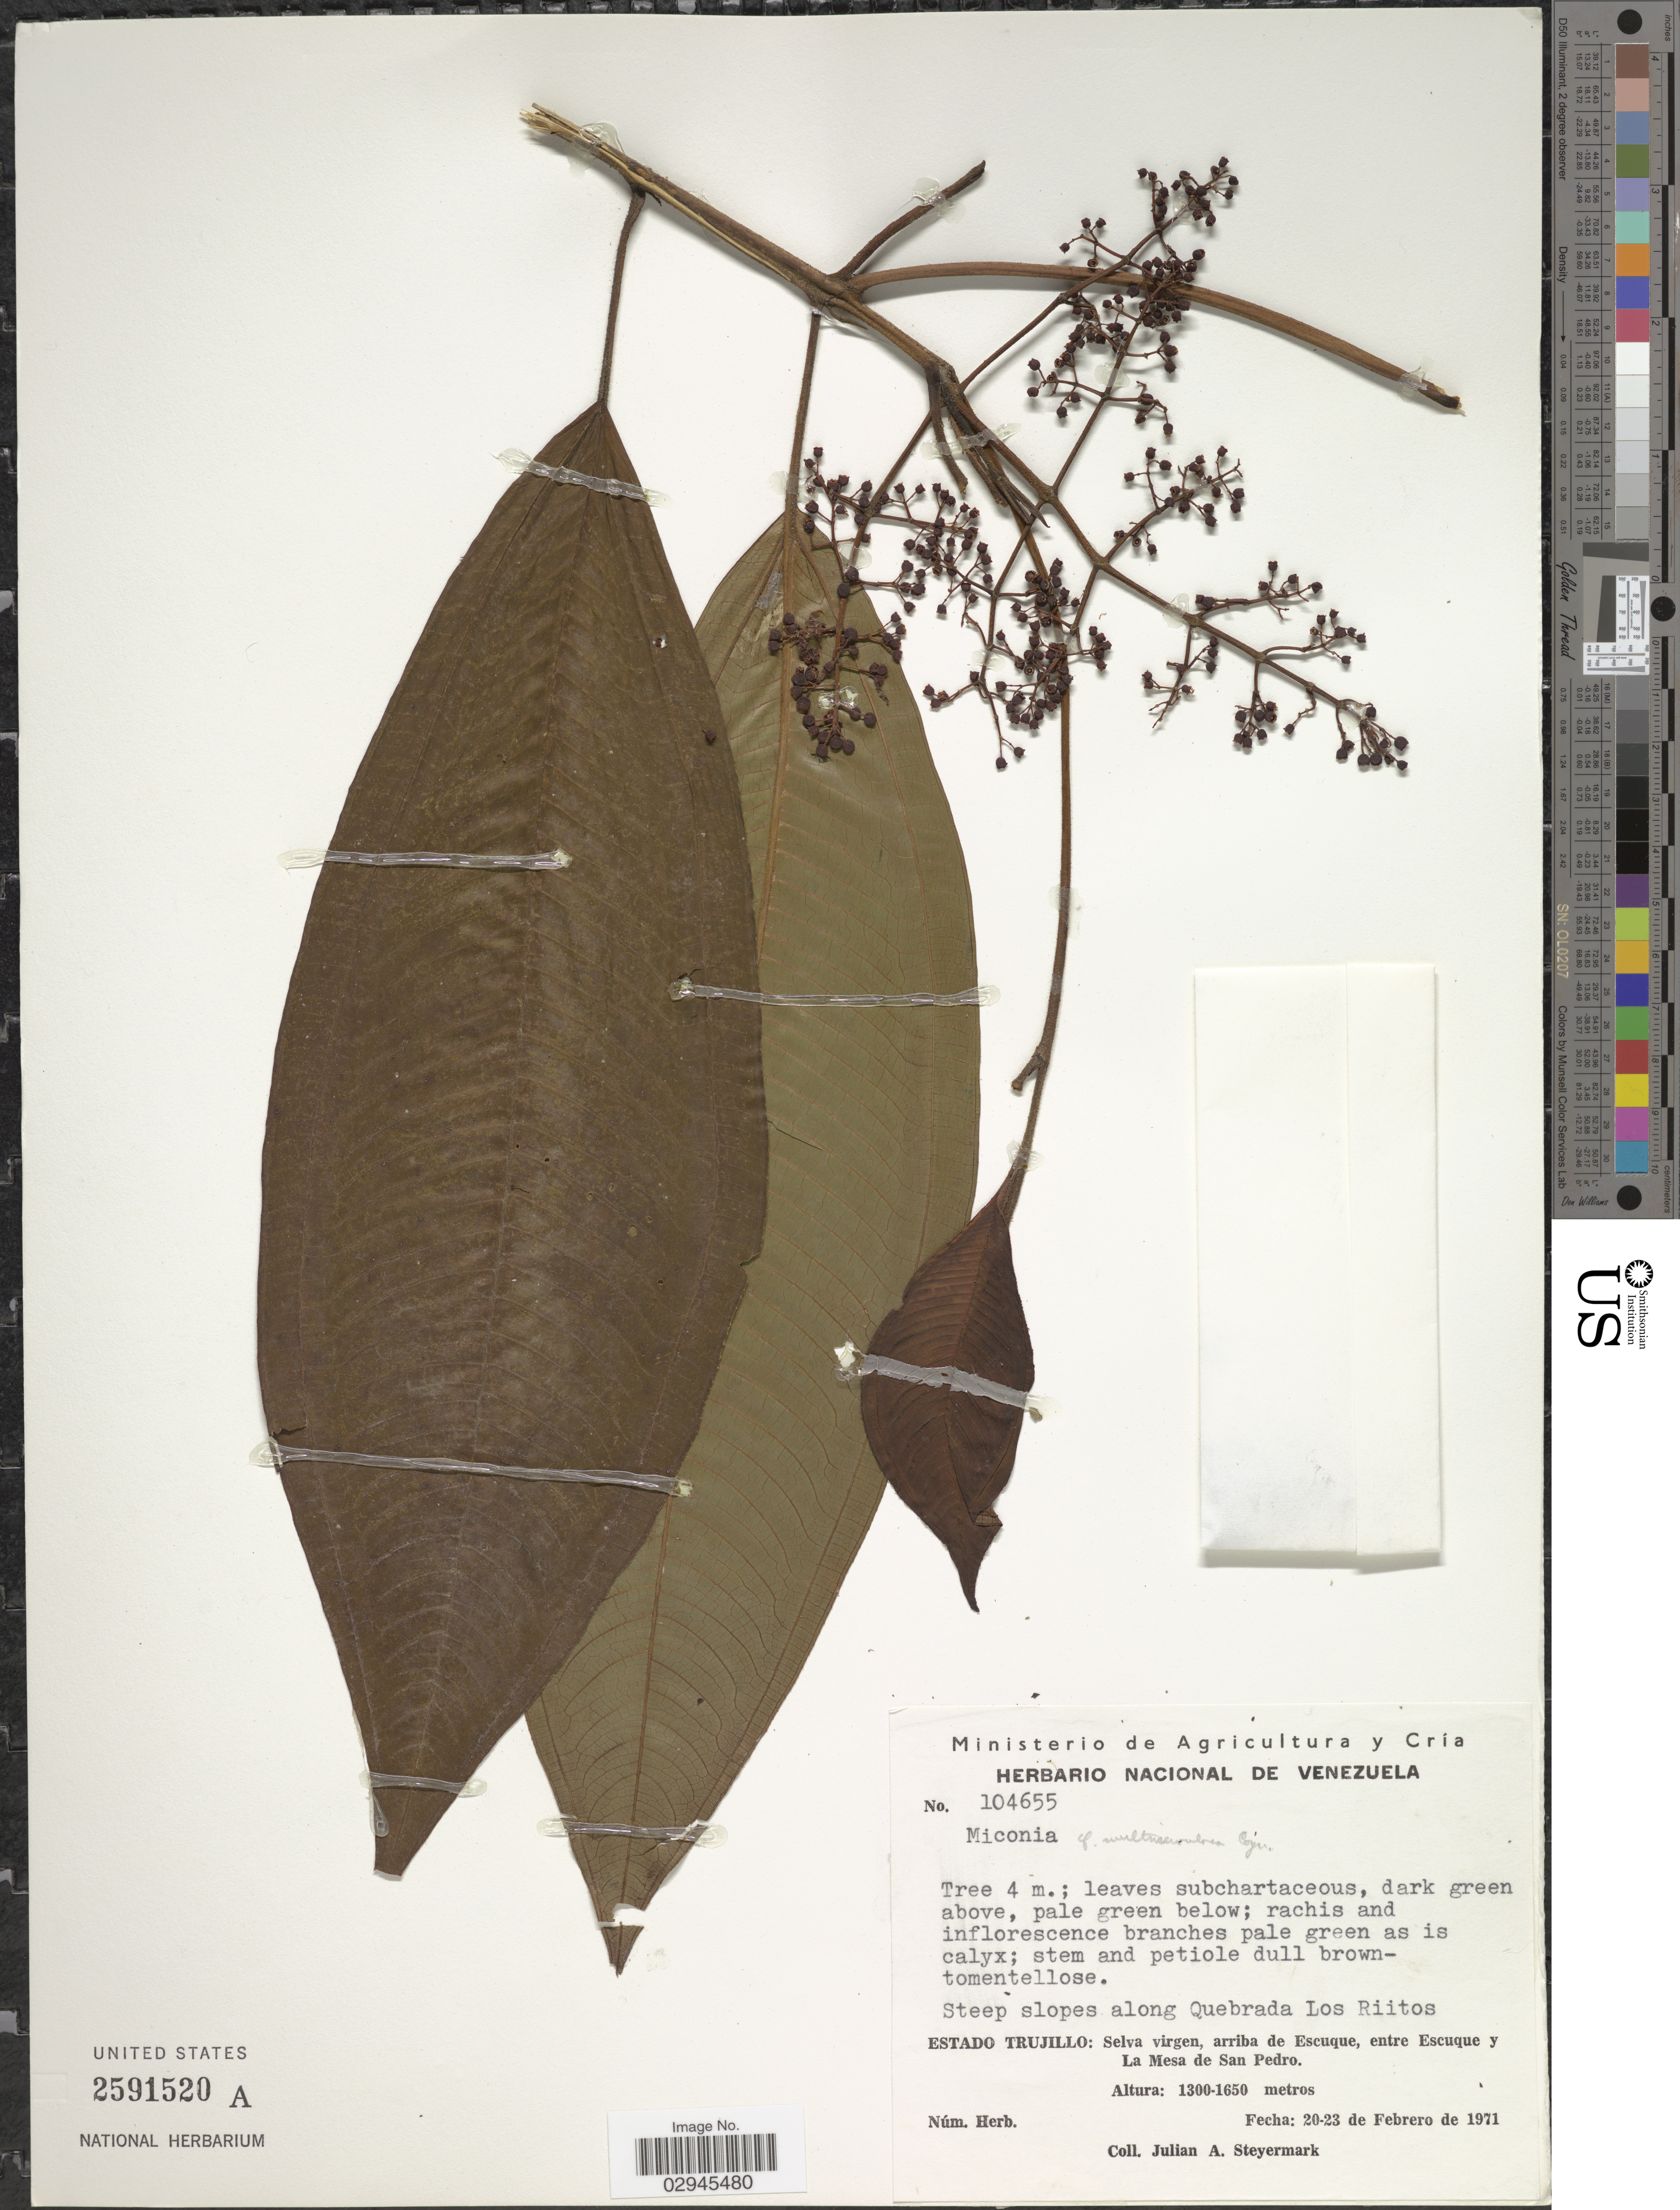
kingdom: Plantae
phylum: Tracheophyta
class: Magnoliopsida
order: Myrtales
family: Melastomataceae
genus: Miconia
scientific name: Miconia sp.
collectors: J. Steyermark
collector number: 104655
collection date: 1971-02-20/1971-02-23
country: Venezuela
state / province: Trujillo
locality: Steep slopes along Quebrada Los Riitos. Selva virgen, arriba de Escuque, entre Escuque y La Mesa de San Pedro.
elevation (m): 1300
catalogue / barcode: US 2591520A